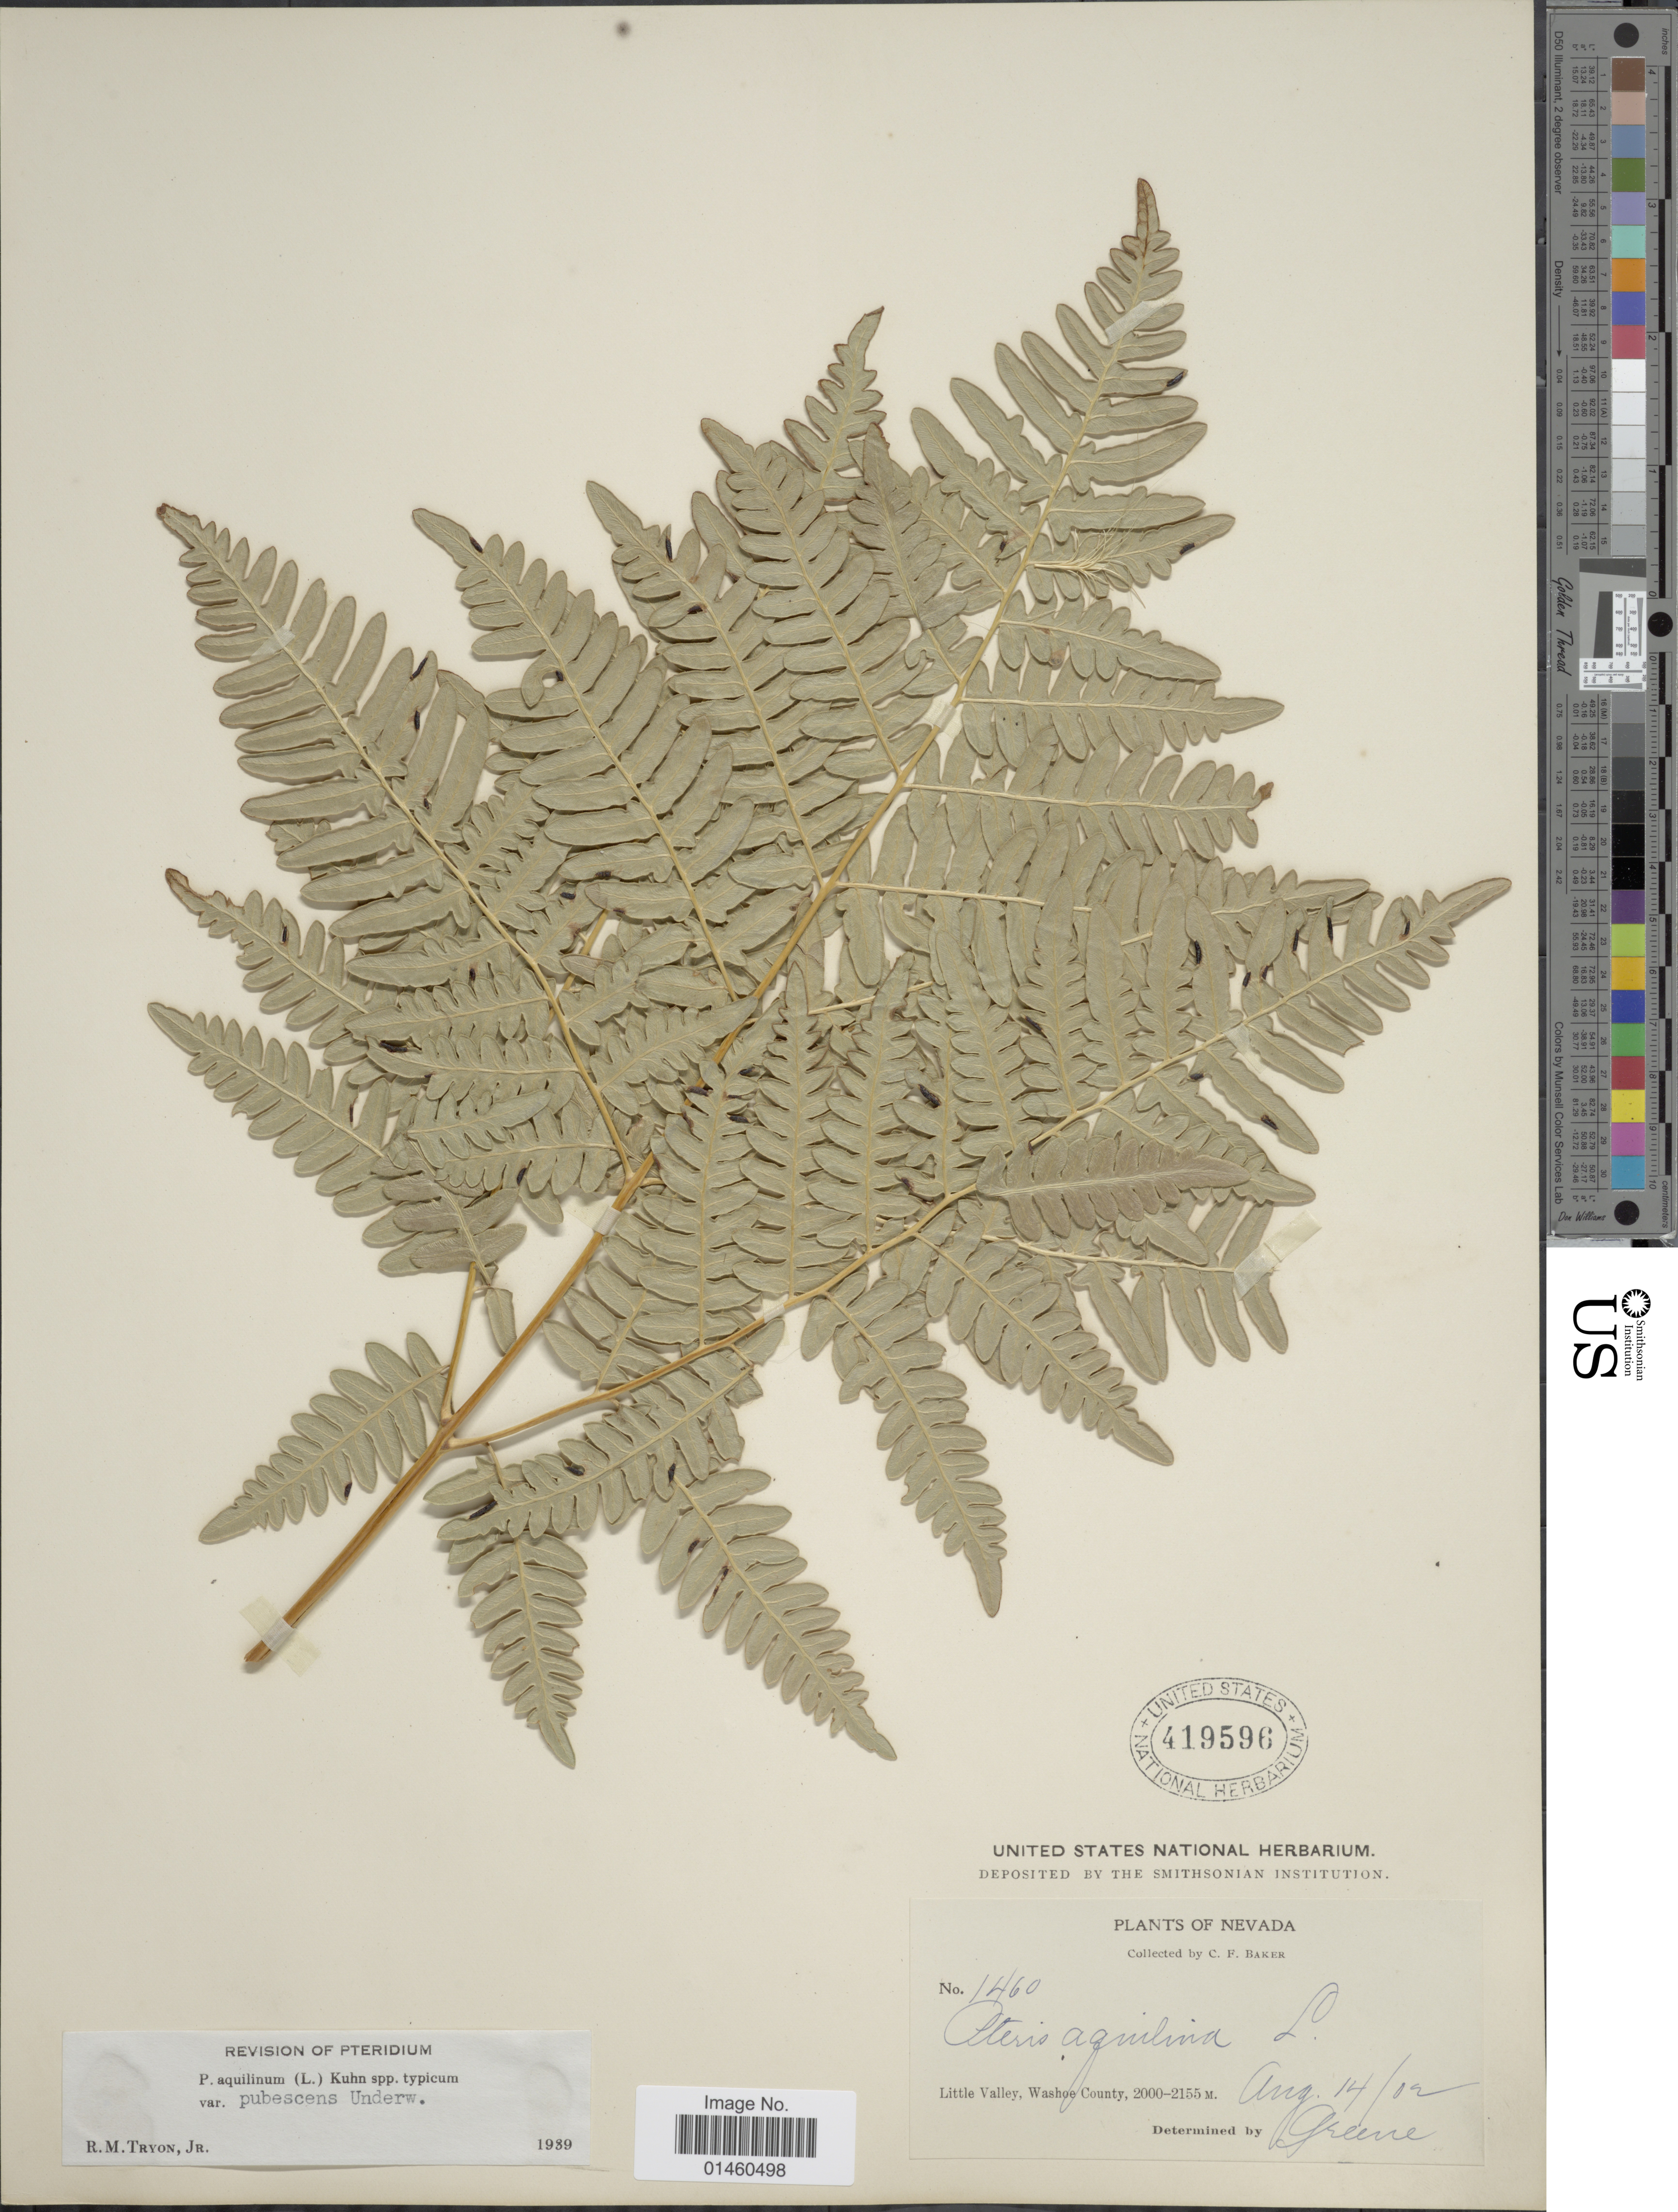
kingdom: Plantae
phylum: Tracheophyta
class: Polypodiopsida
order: Polypodiales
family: Dennstaedtiaceae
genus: Pteridium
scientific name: Pteridium pubescens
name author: (Underw.) Christenh.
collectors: C. F. Baker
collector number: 1460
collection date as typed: Transcribed d/m/y: 14/8/2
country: United States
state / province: Nevada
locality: Little Valley, Washoe County.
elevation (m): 2000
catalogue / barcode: US 419596